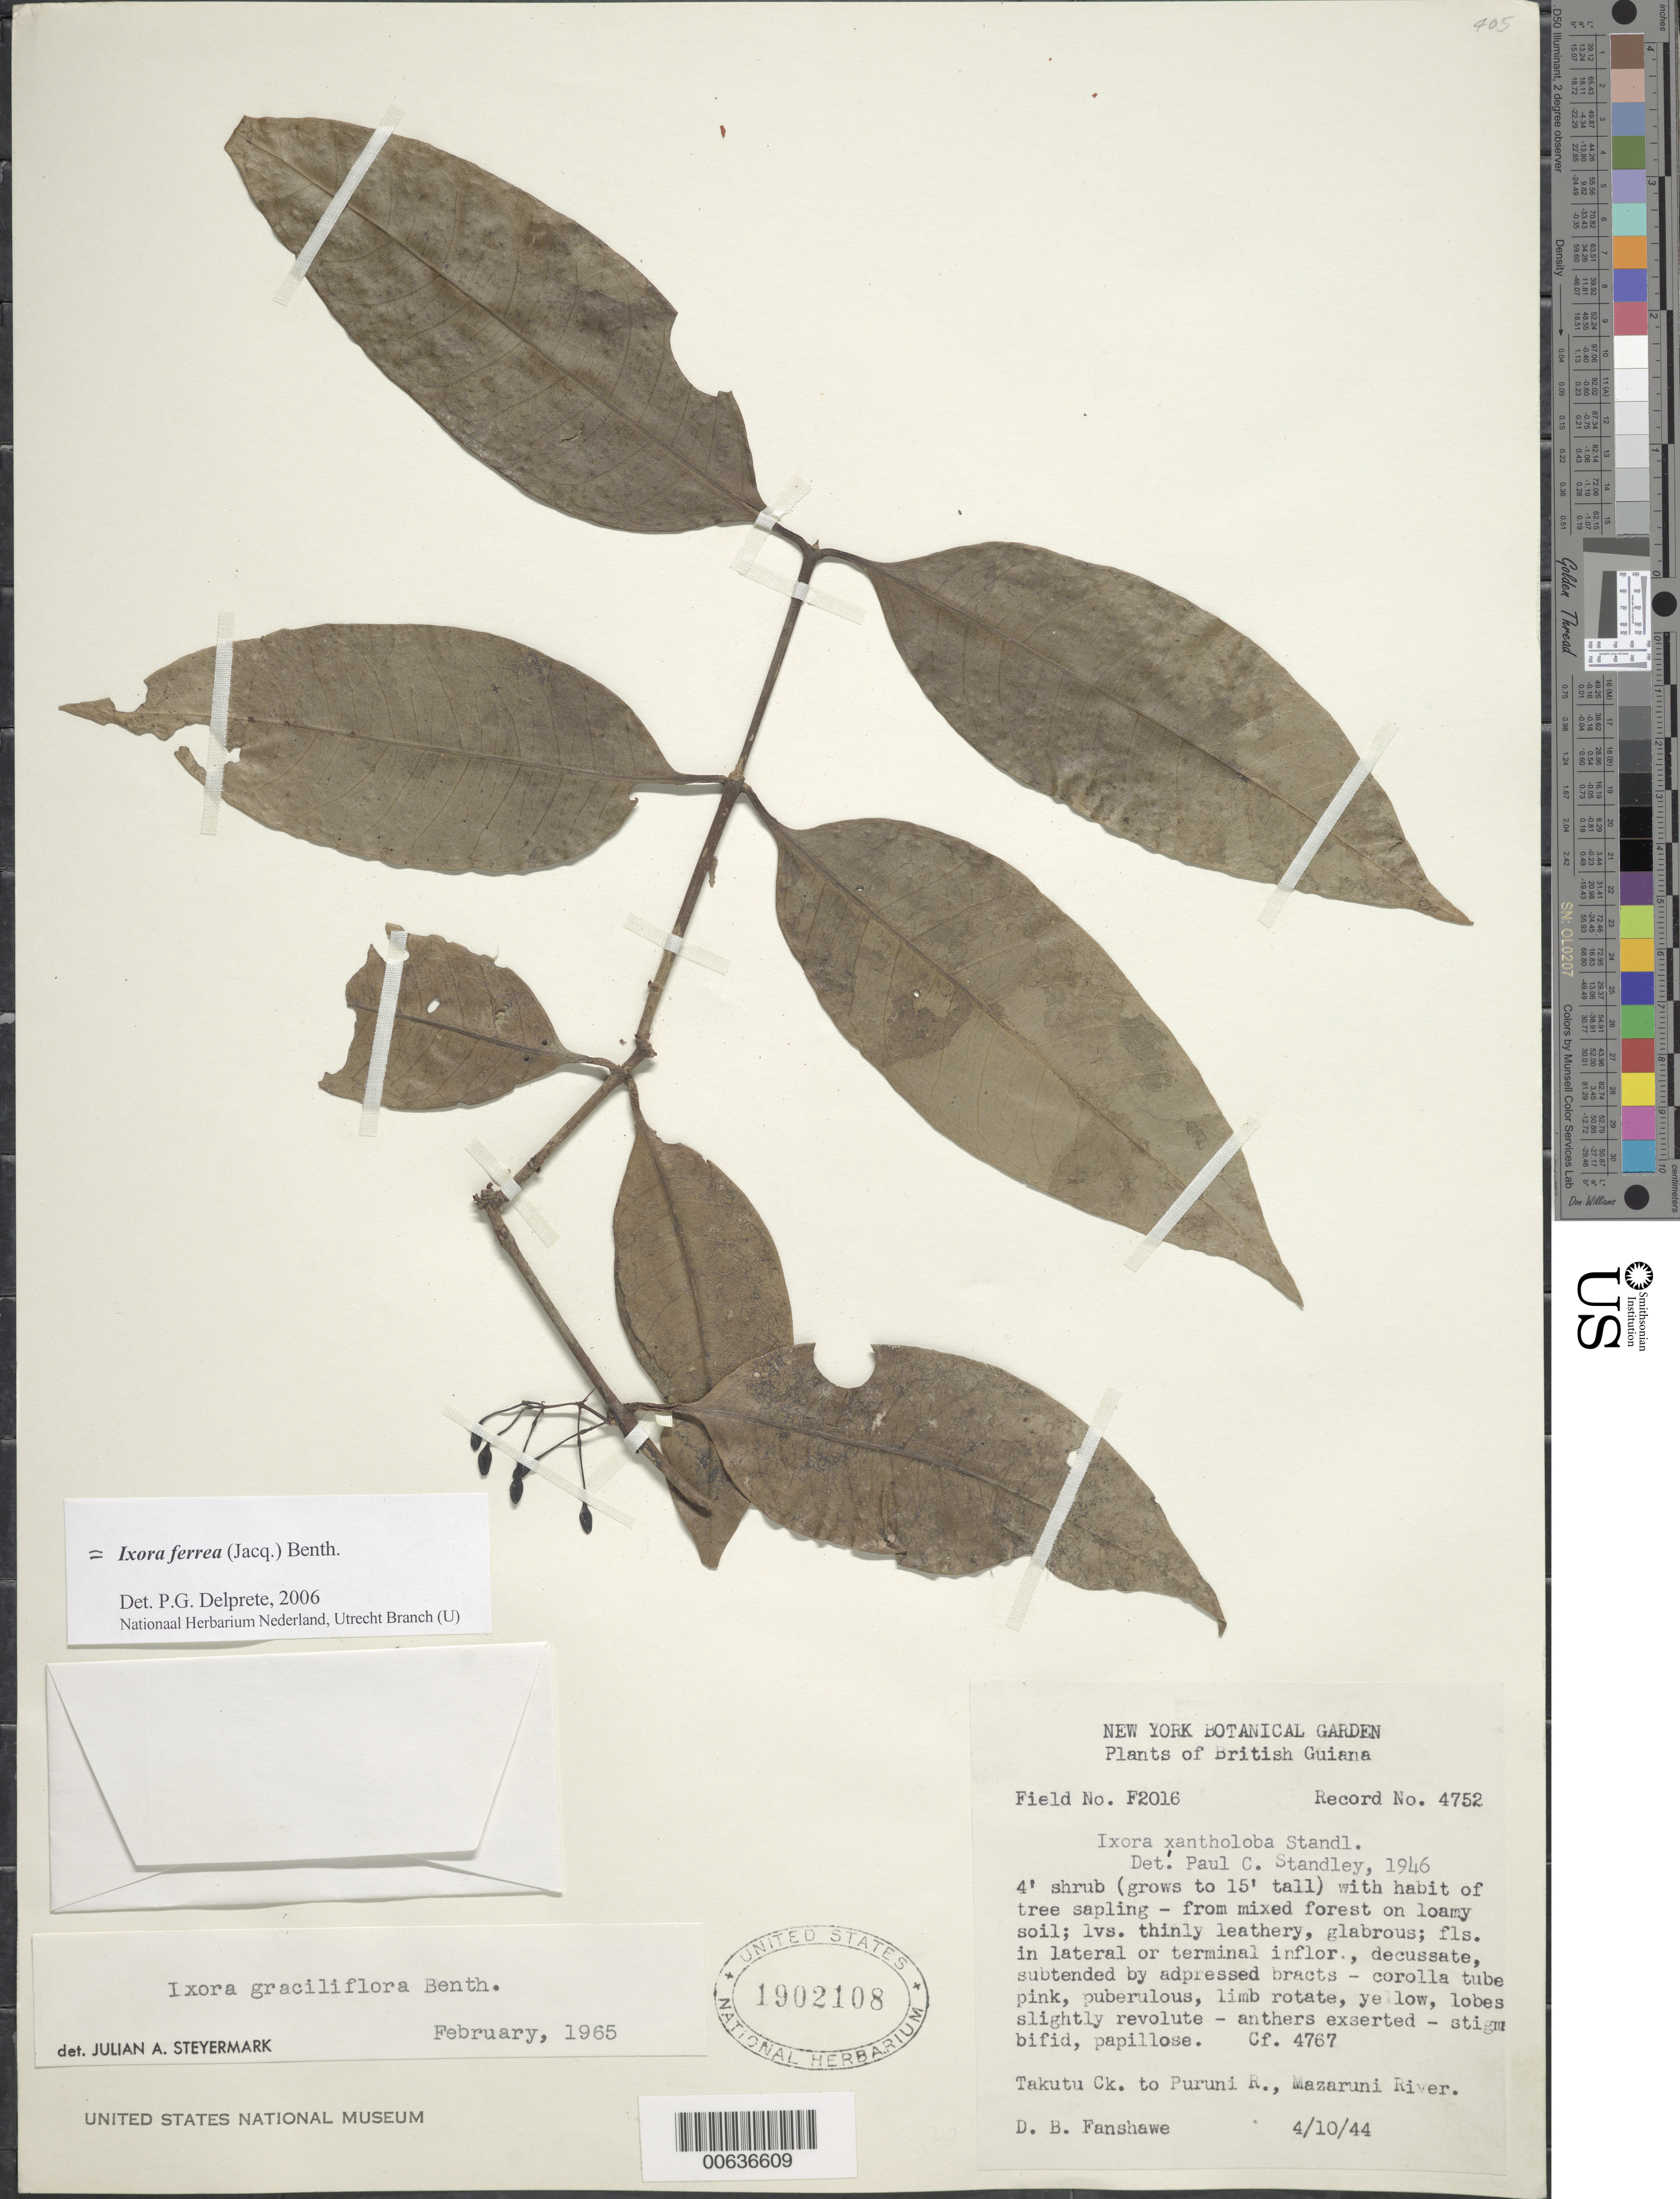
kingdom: Plantae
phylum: Tracheophyta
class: Magnoliopsida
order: Gentianales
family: Rubiaceae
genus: Ixora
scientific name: Ixora ferrea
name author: (Jacq.) Benth.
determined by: Delprete, P. G., Herb. de Guyane Cay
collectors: D. B. Fanshawe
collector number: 4752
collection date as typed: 4-Oct-44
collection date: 1944-10-04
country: Guyana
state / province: U. Takutu-U. Essequibo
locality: Takutu Creek to Puruni River, Mazaruni River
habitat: Mixed forest on loamy soil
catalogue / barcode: US 1902108